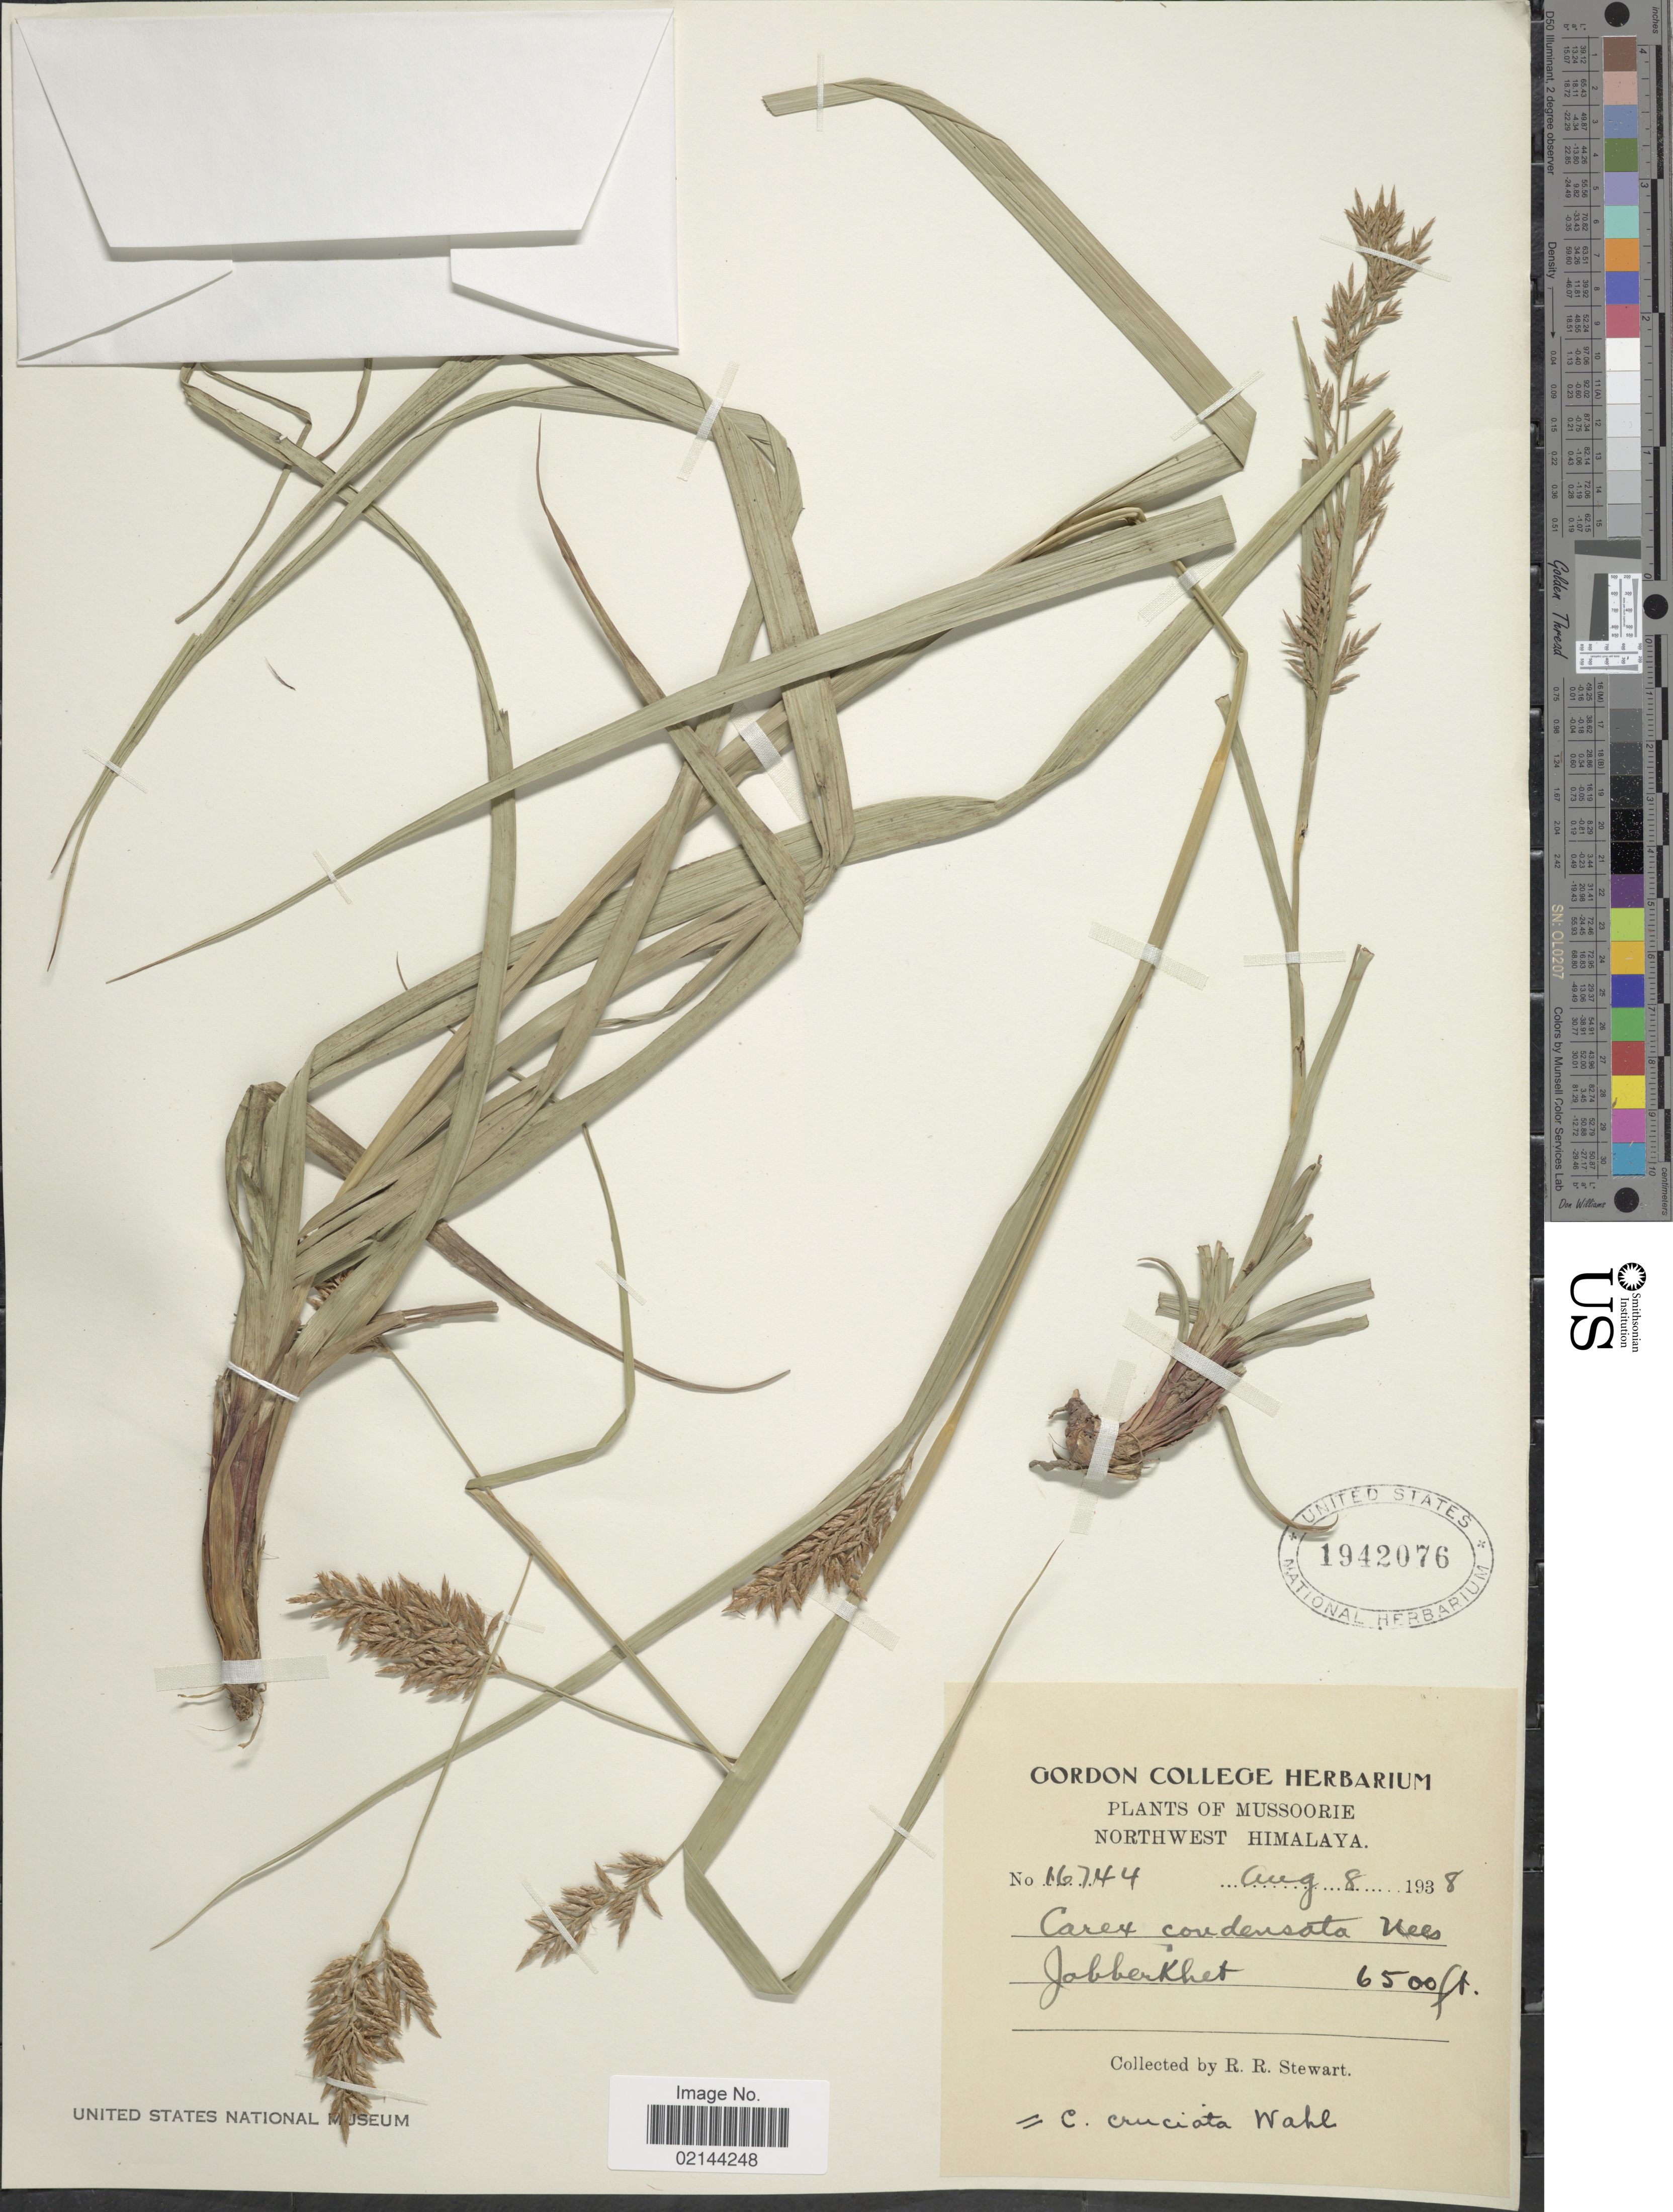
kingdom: Plantae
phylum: Tracheophyta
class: Liliopsida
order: Poales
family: Cyperaceae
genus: Carex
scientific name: Carex cruciata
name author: Wahlenb.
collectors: R. R. Stewart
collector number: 16744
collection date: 1938-08-08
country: India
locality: Mussoorie, Northwest Himalaya, Jabberkhet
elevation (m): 1981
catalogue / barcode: US 1942076